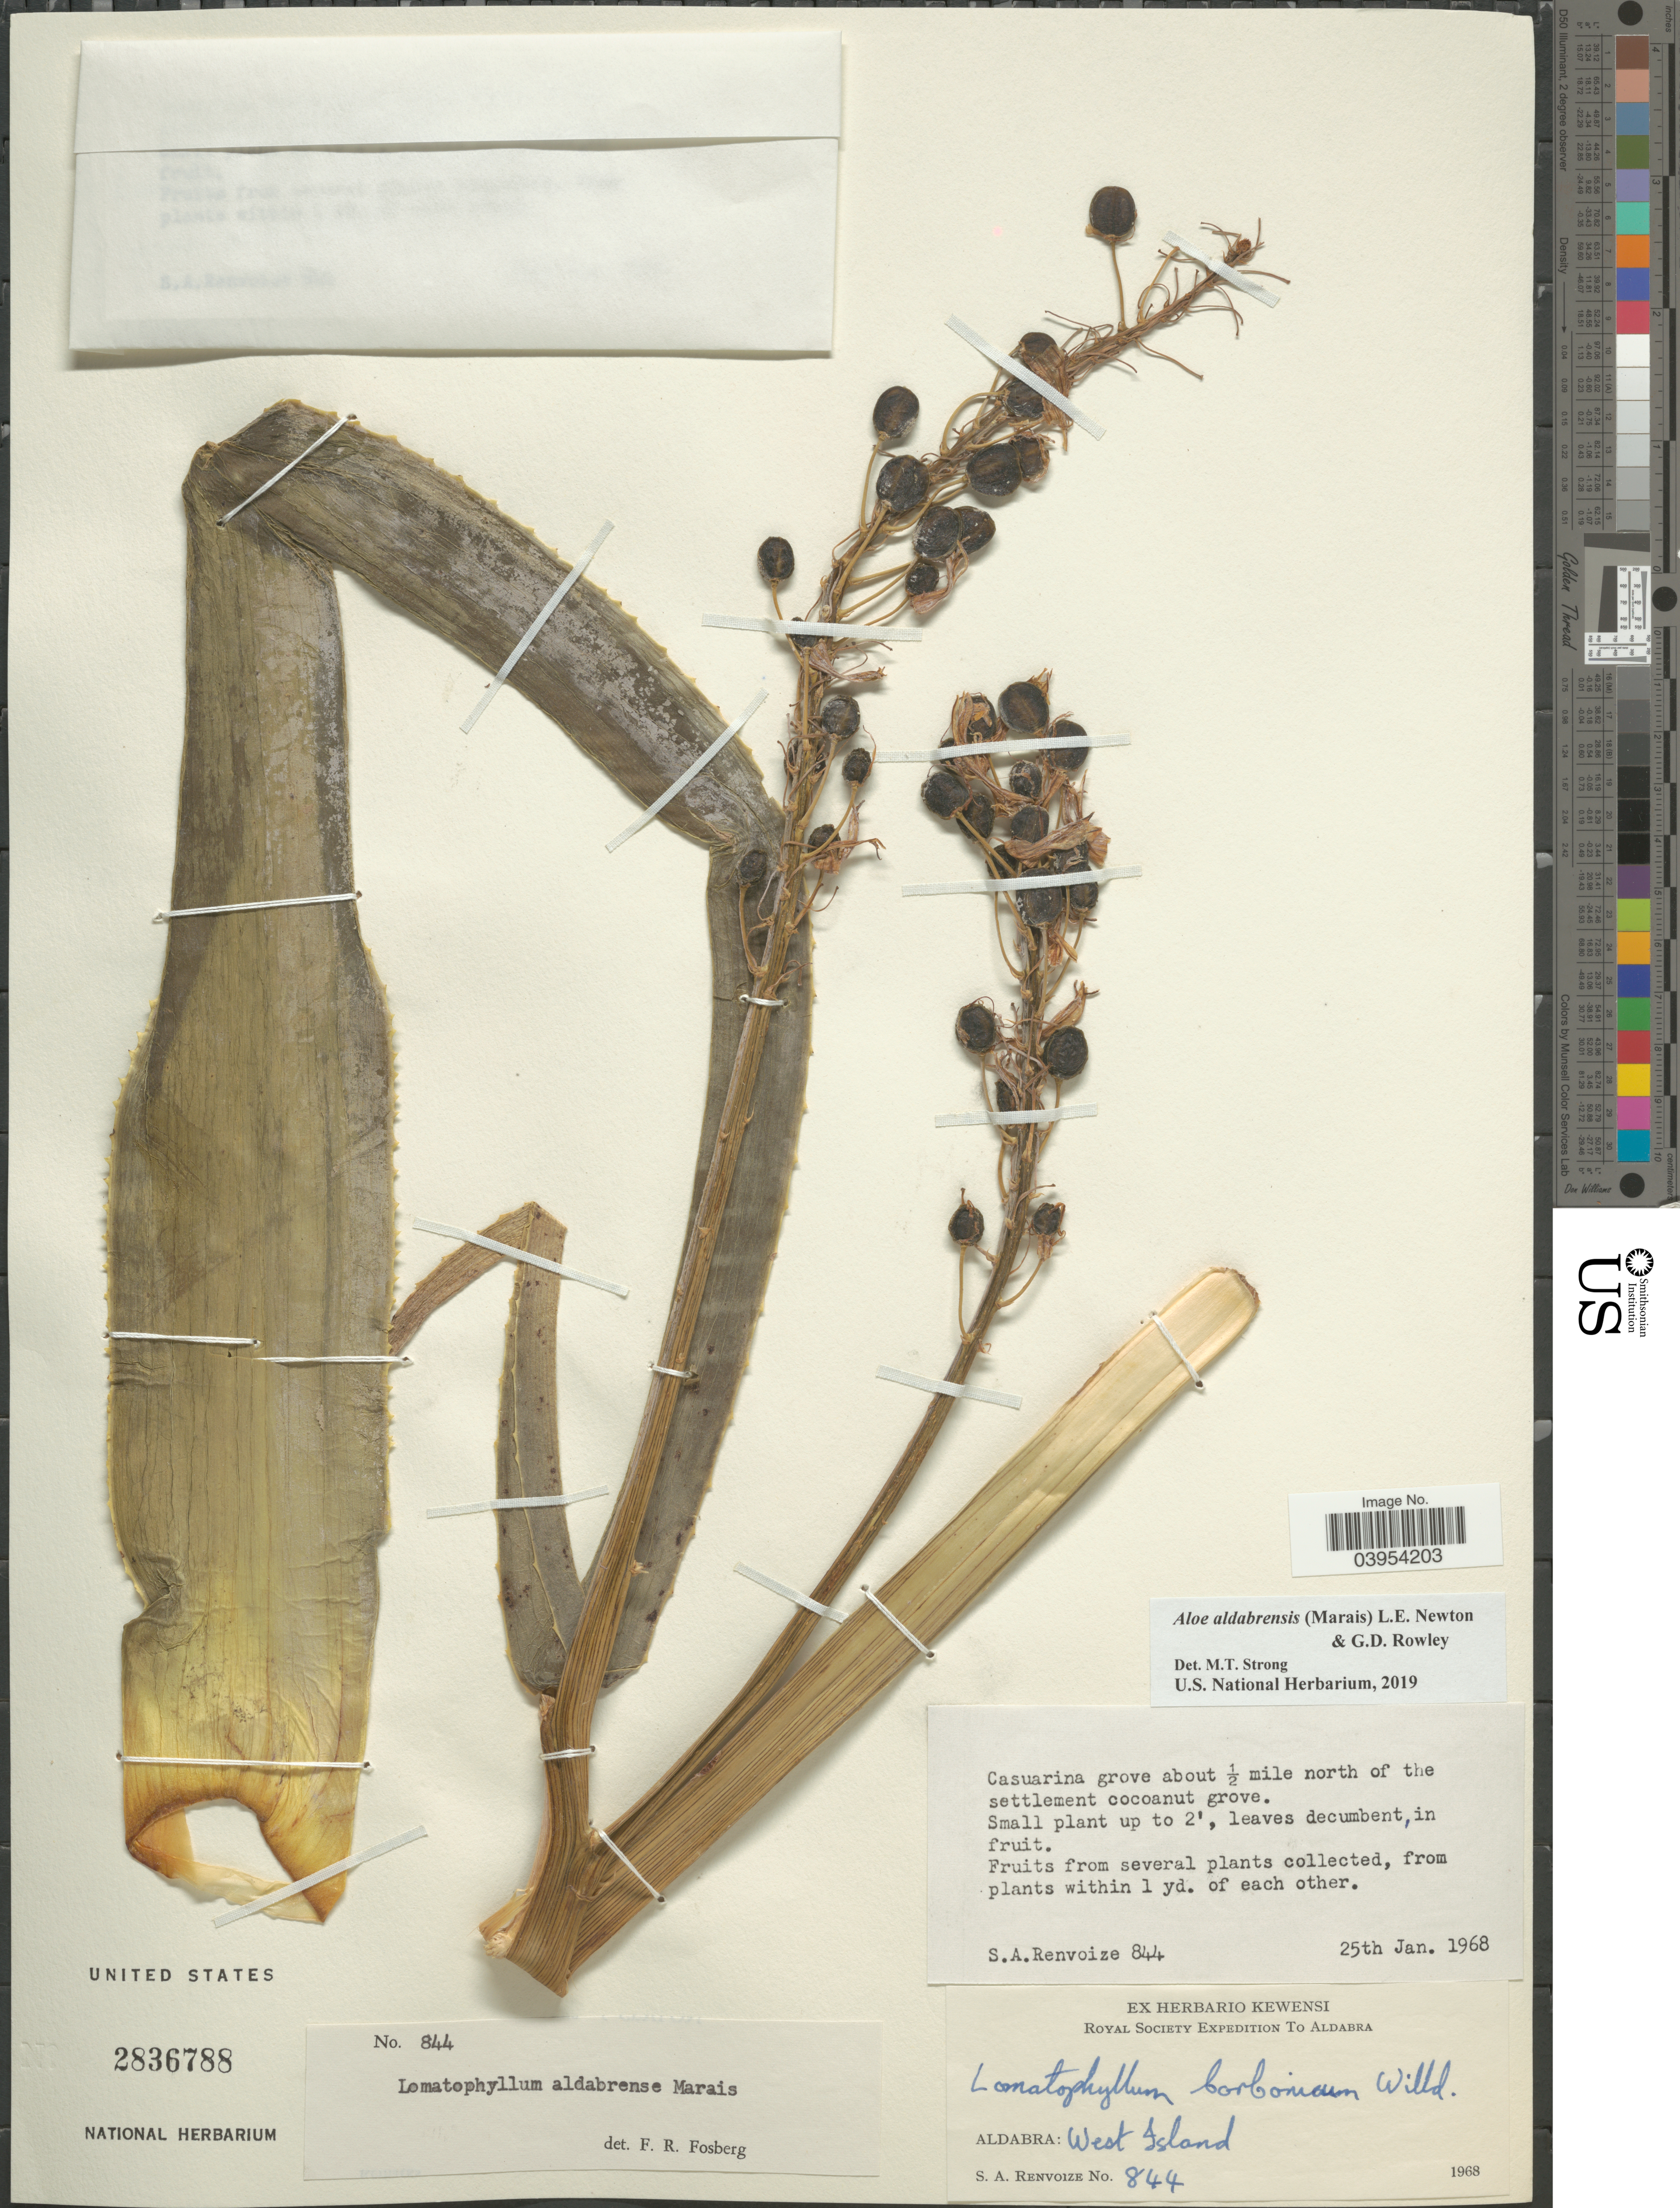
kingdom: Plantae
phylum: Tracheophyta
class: Liliopsida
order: Asparagales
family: Asphodelaceae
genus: Aloe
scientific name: Aloe aldabrensis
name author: (Marais) L. E. Newton & G.D. Rowley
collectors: S. A. Renvoize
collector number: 844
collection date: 1968-01-25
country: Seychelles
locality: Aldabra. Aldabra: West Island. Casuarina grove about ½ mile north of the settlement cocanut grove.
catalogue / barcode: US 2836788